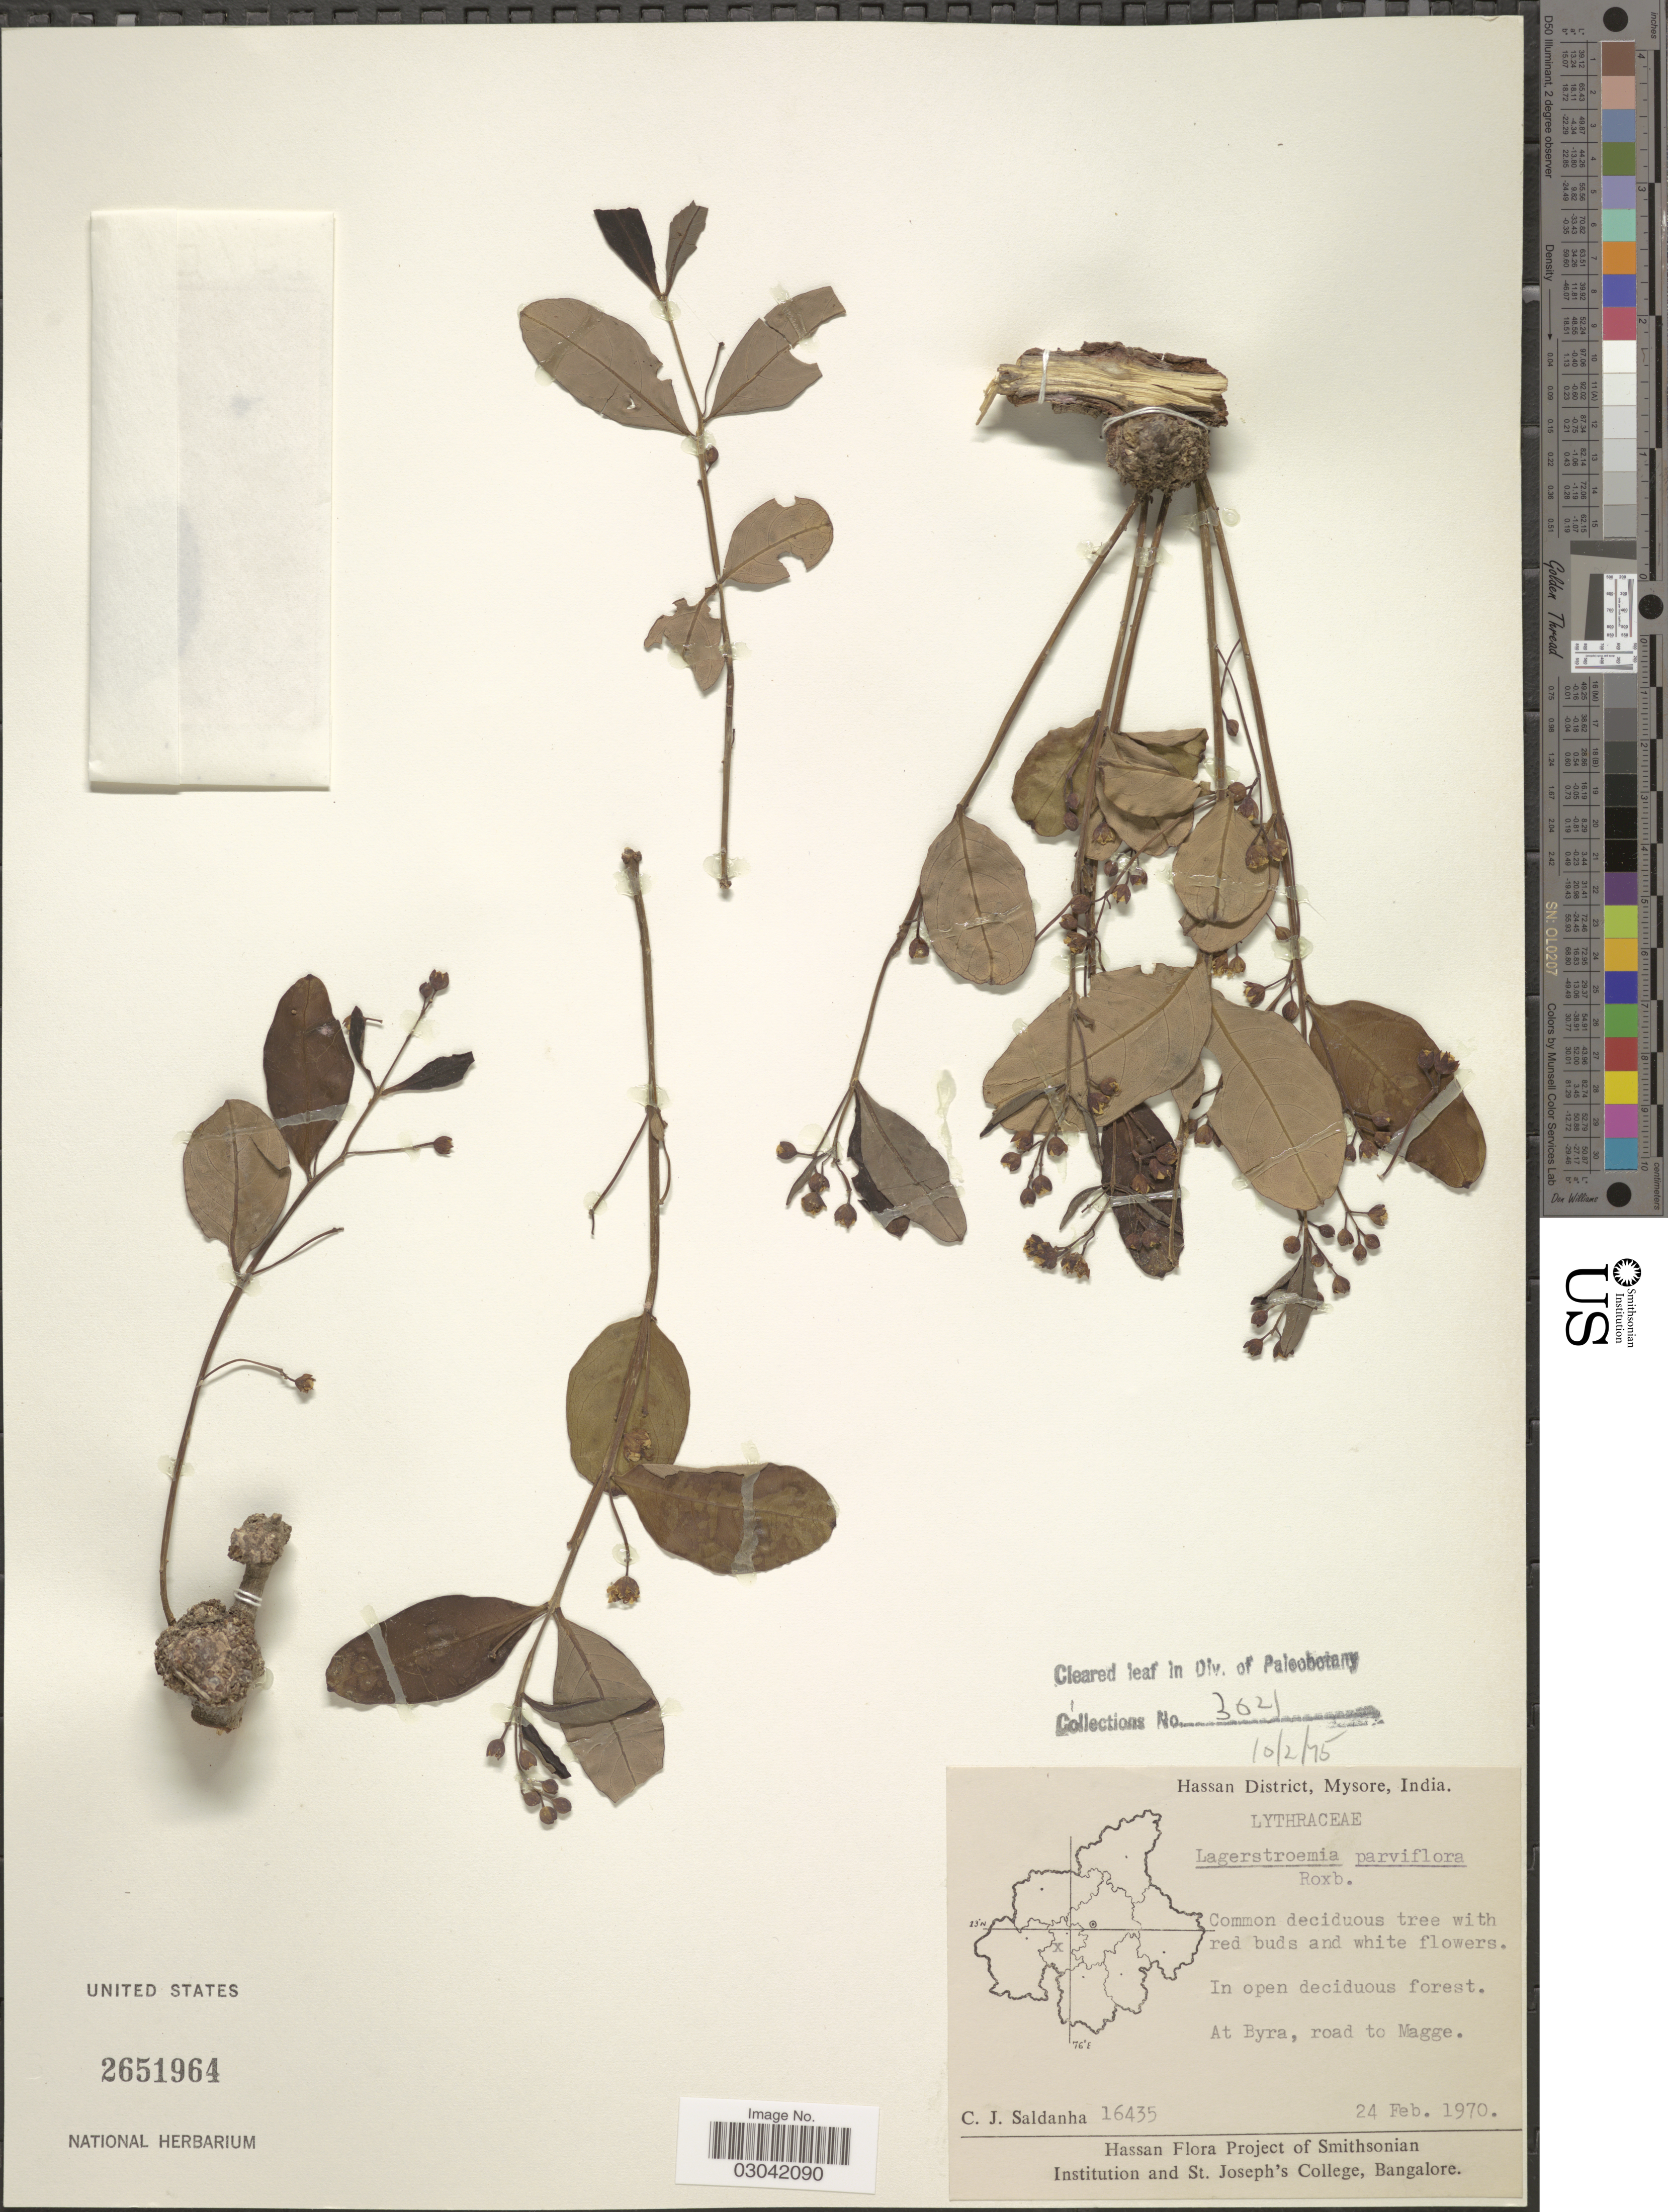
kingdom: Plantae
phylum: Tracheophyta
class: Magnoliopsida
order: Myrtales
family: Lythraceae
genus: Lagerstroemia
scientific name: Lagerstroemia parviflora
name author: Roxb.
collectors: C. J. Saldanha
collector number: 16435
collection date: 1970-02-24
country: India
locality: Hassan District, Mysore, At Byra, road to Magge.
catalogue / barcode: US 2651964